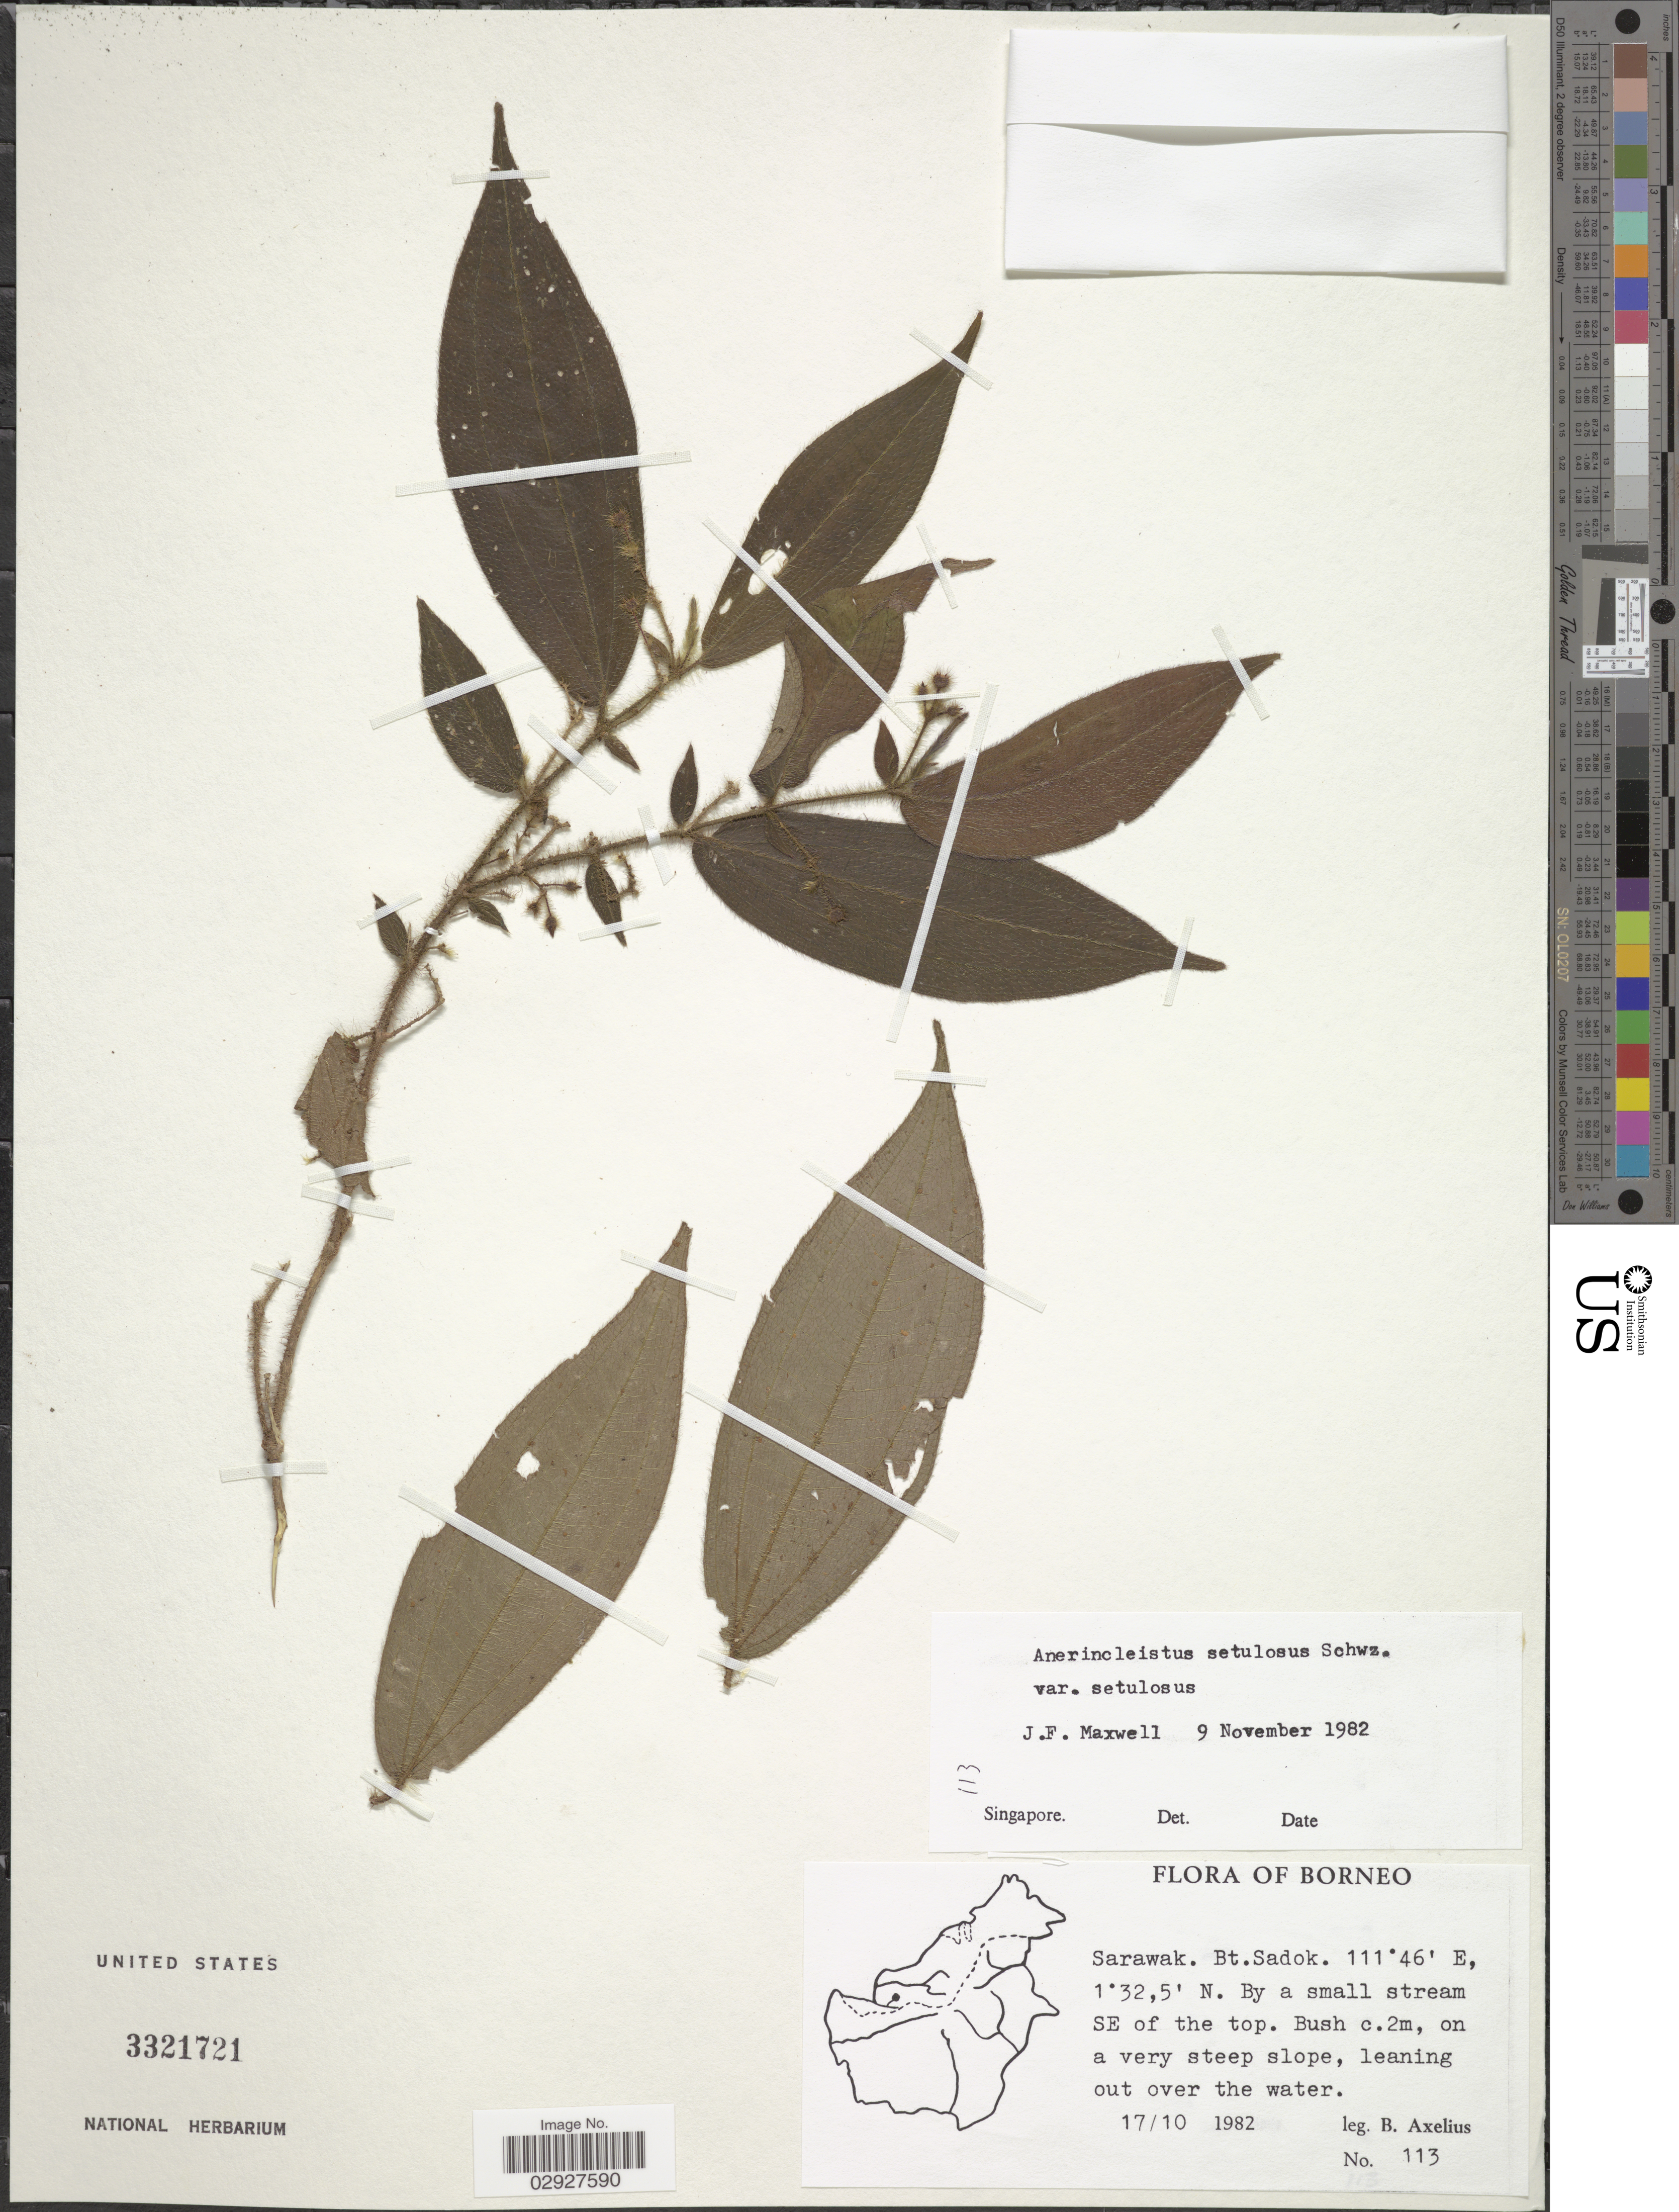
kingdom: Plantae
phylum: Tracheophyta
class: Magnoliopsida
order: Myrtales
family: Melastomataceae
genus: Anerincleistus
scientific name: Anerincleistus setulosus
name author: O. Schwartz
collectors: B. Axelius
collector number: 113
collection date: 1982-10-17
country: Malaysia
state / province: Sarawak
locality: Borneo. Bt. Sadok.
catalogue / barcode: US 3321721